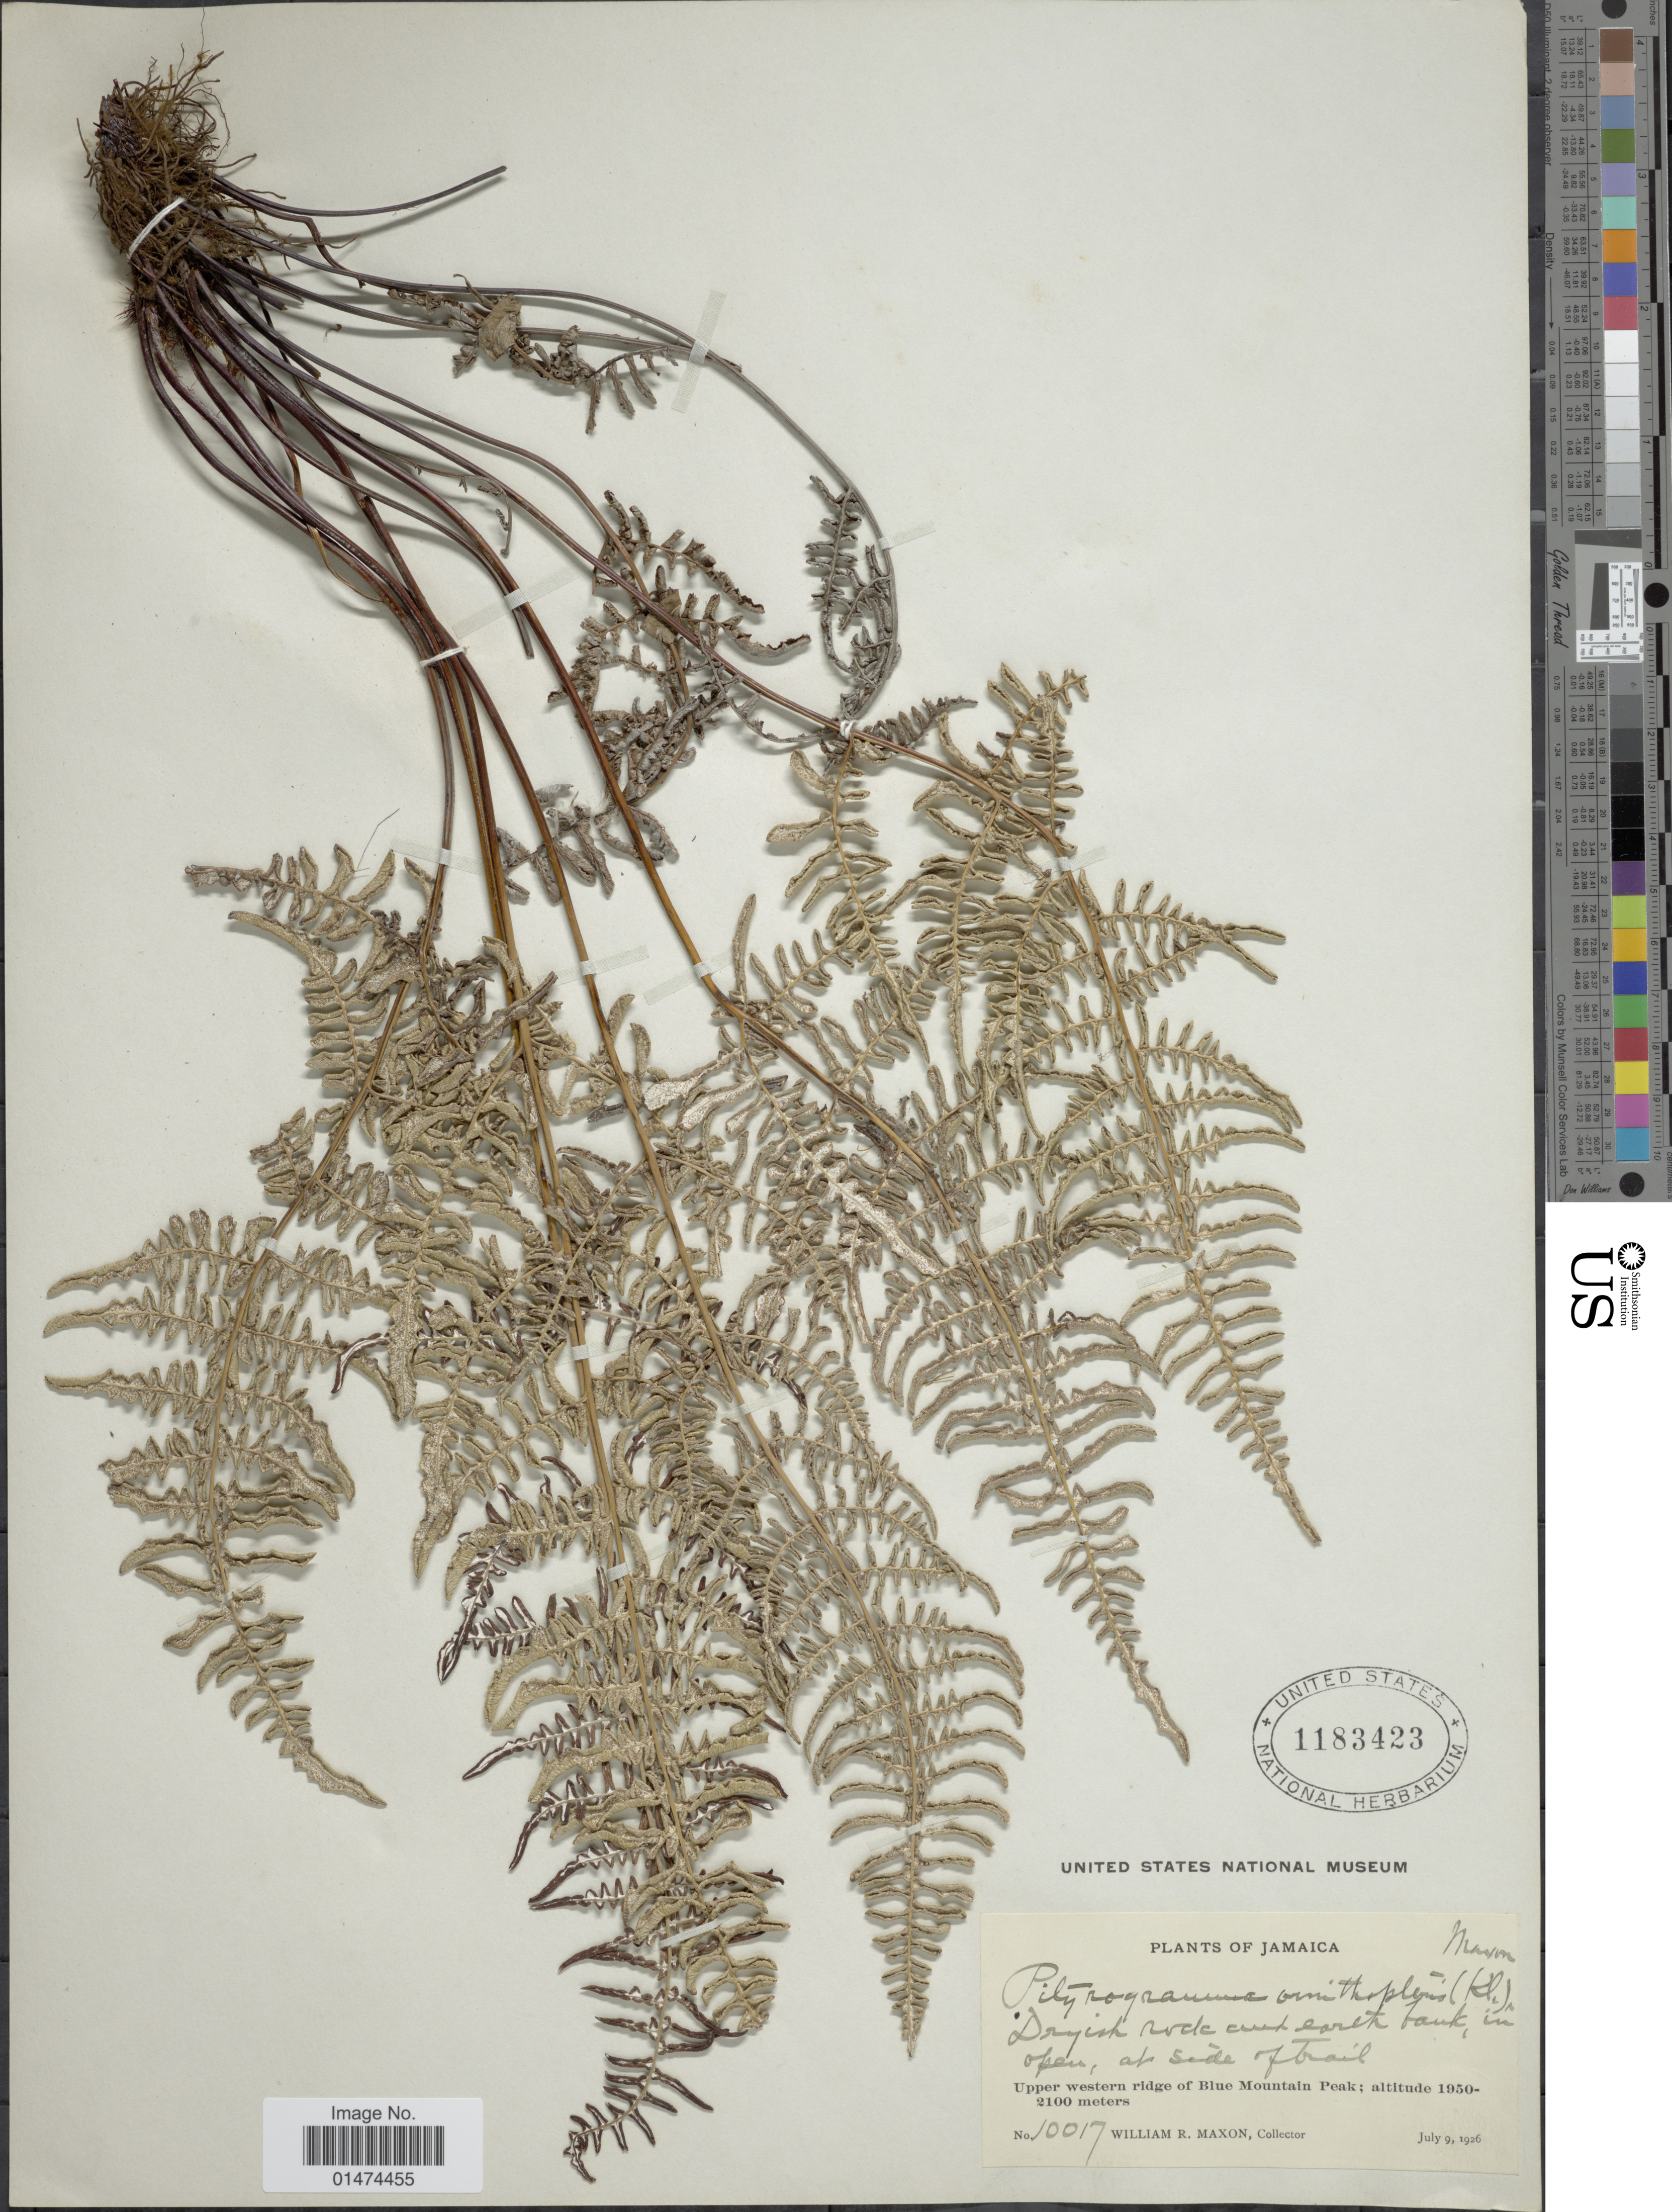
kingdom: Plantae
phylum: Tracheophyta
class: Polypodiopsida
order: Polypodiales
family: Pteridaceae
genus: Pityrogramma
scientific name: Pityrogramma chrysoconia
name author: (Desv.) Maxon ex Domin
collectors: W. R. Maxon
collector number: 10017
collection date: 1926-07-09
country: Jamaica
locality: Upper western ridge of Blue Mountain Peak.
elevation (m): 1950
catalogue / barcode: US 1183423